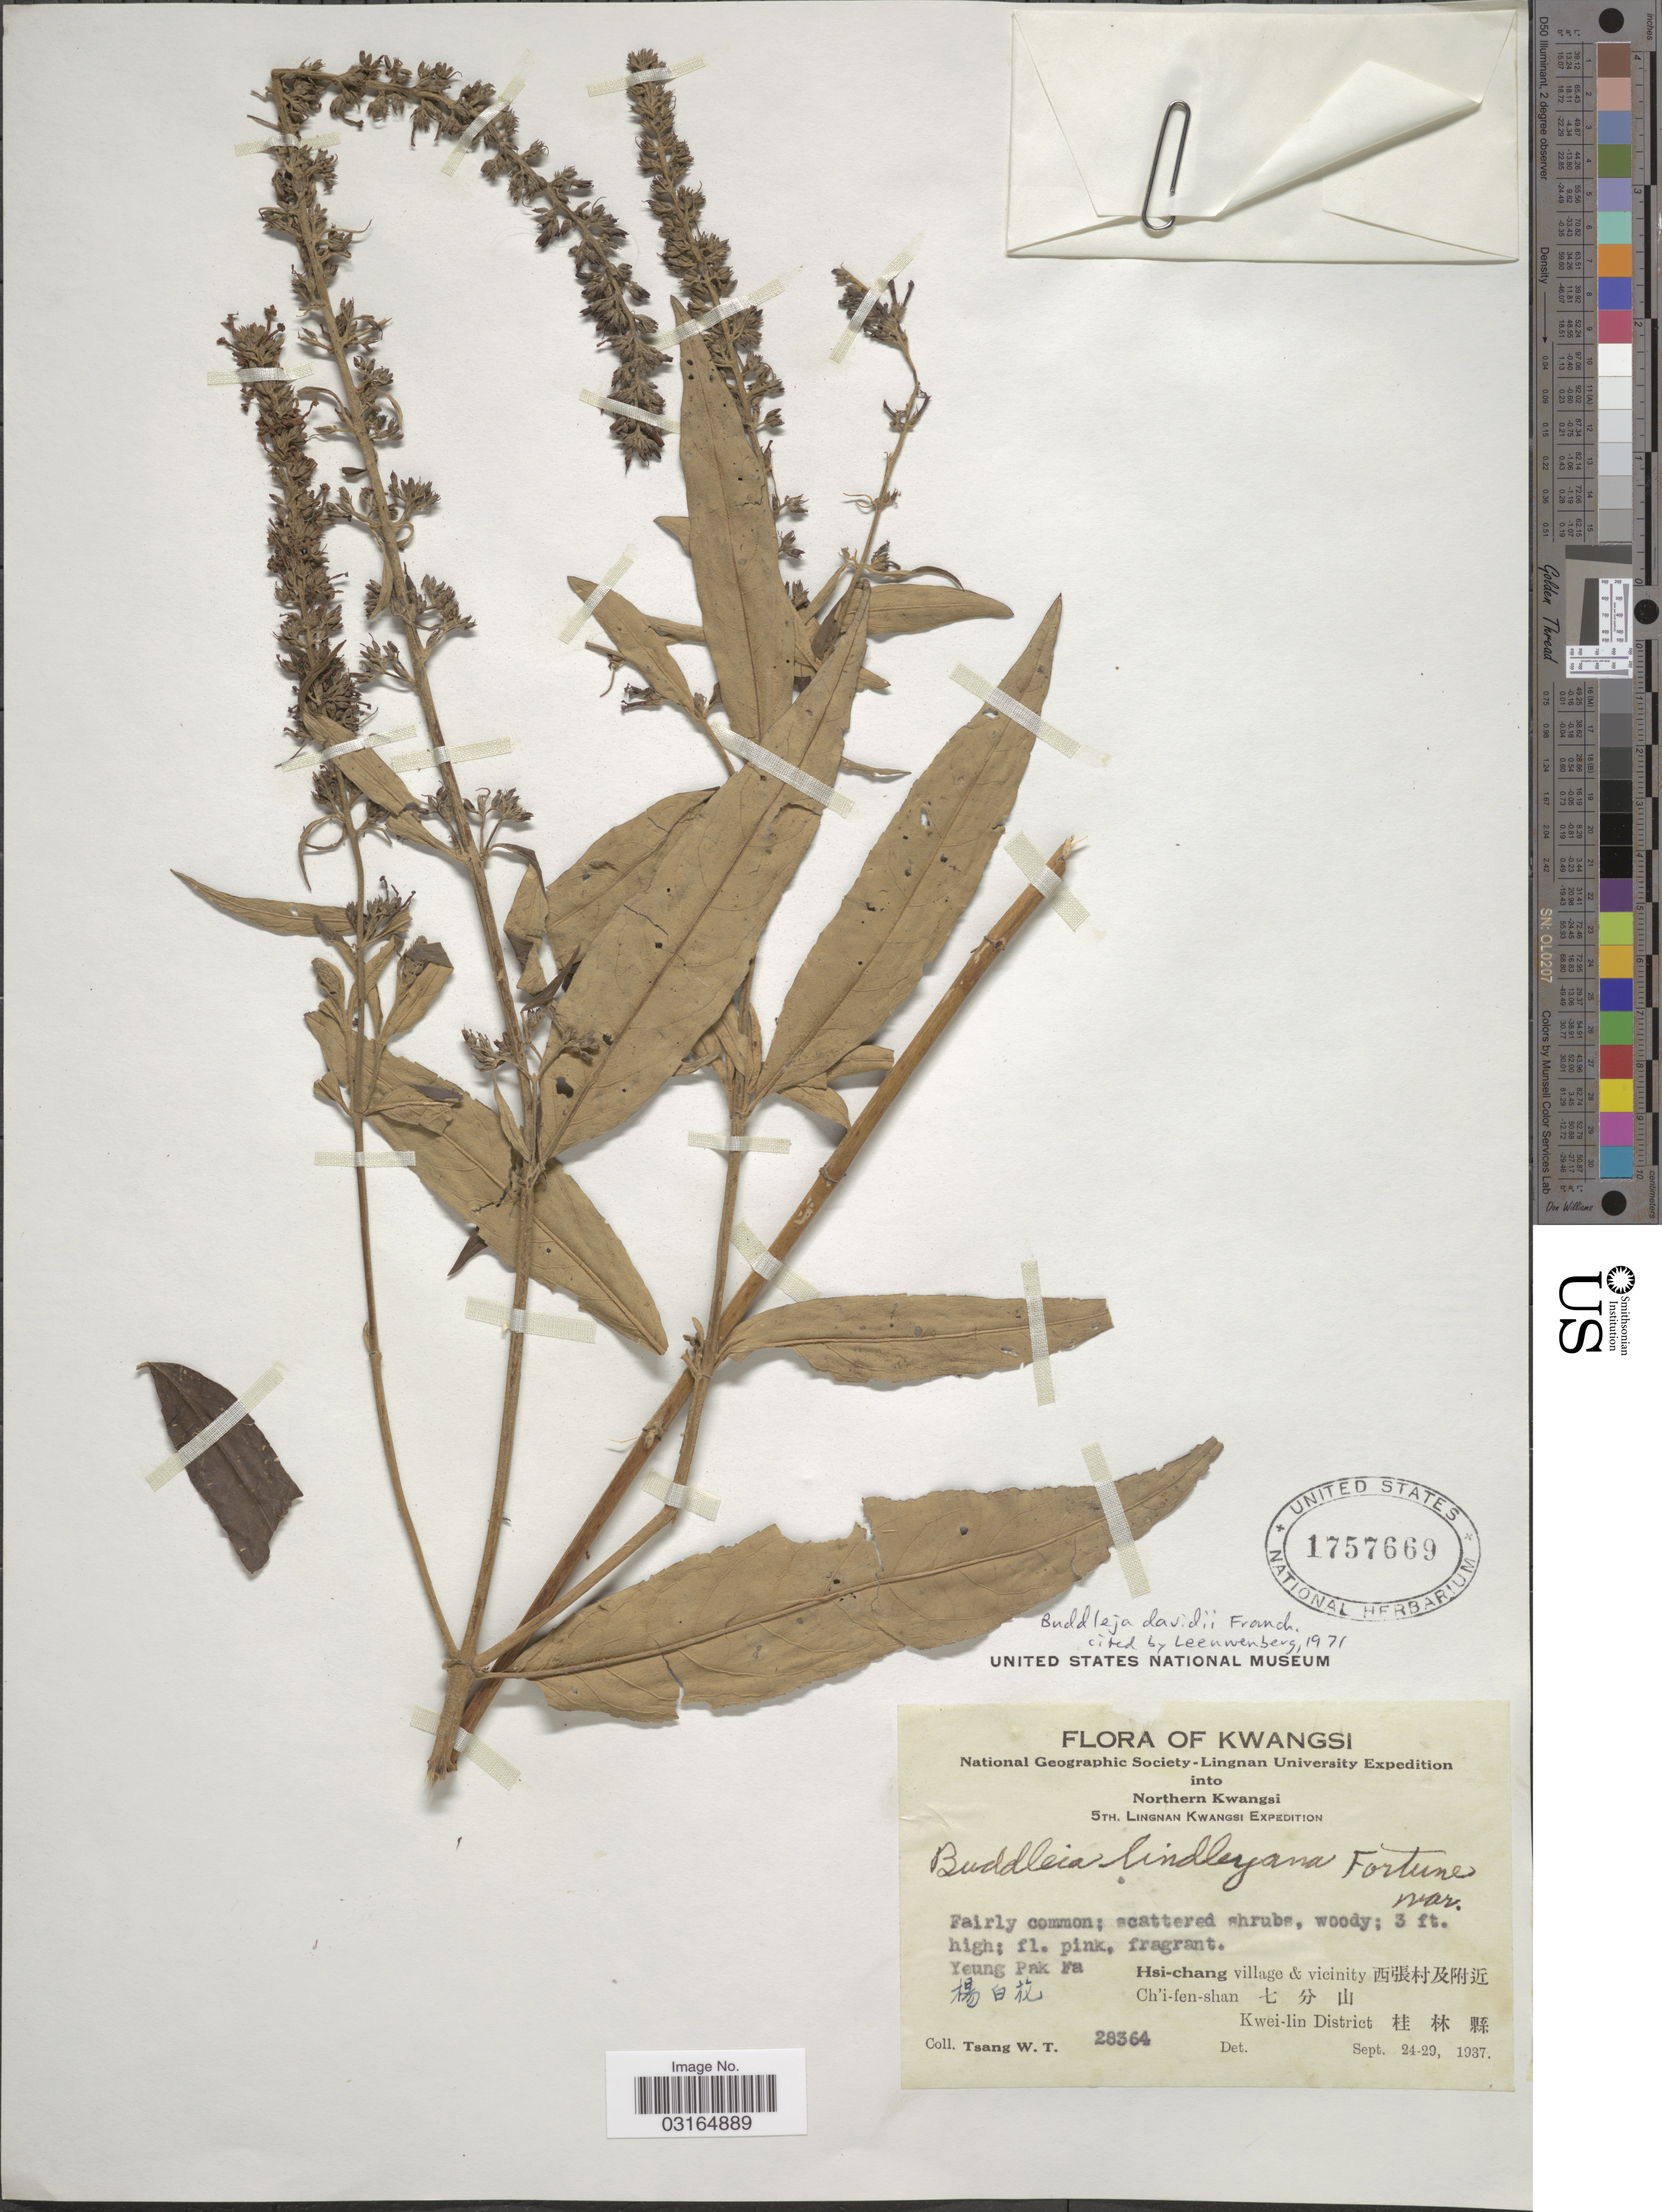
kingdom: Plantae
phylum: Tracheophyta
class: Magnoliopsida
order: Lamiales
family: Scrophulariaceae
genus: Buddleja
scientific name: Buddleja davidii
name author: Franch.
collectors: W. T. Tsang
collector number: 28364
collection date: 1937-09-24/1937-09-29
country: China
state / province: Guangxi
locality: Hsi-chang village & vicinity . Ch'i-fen-shan Kwei-lin District .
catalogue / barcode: US 1757669